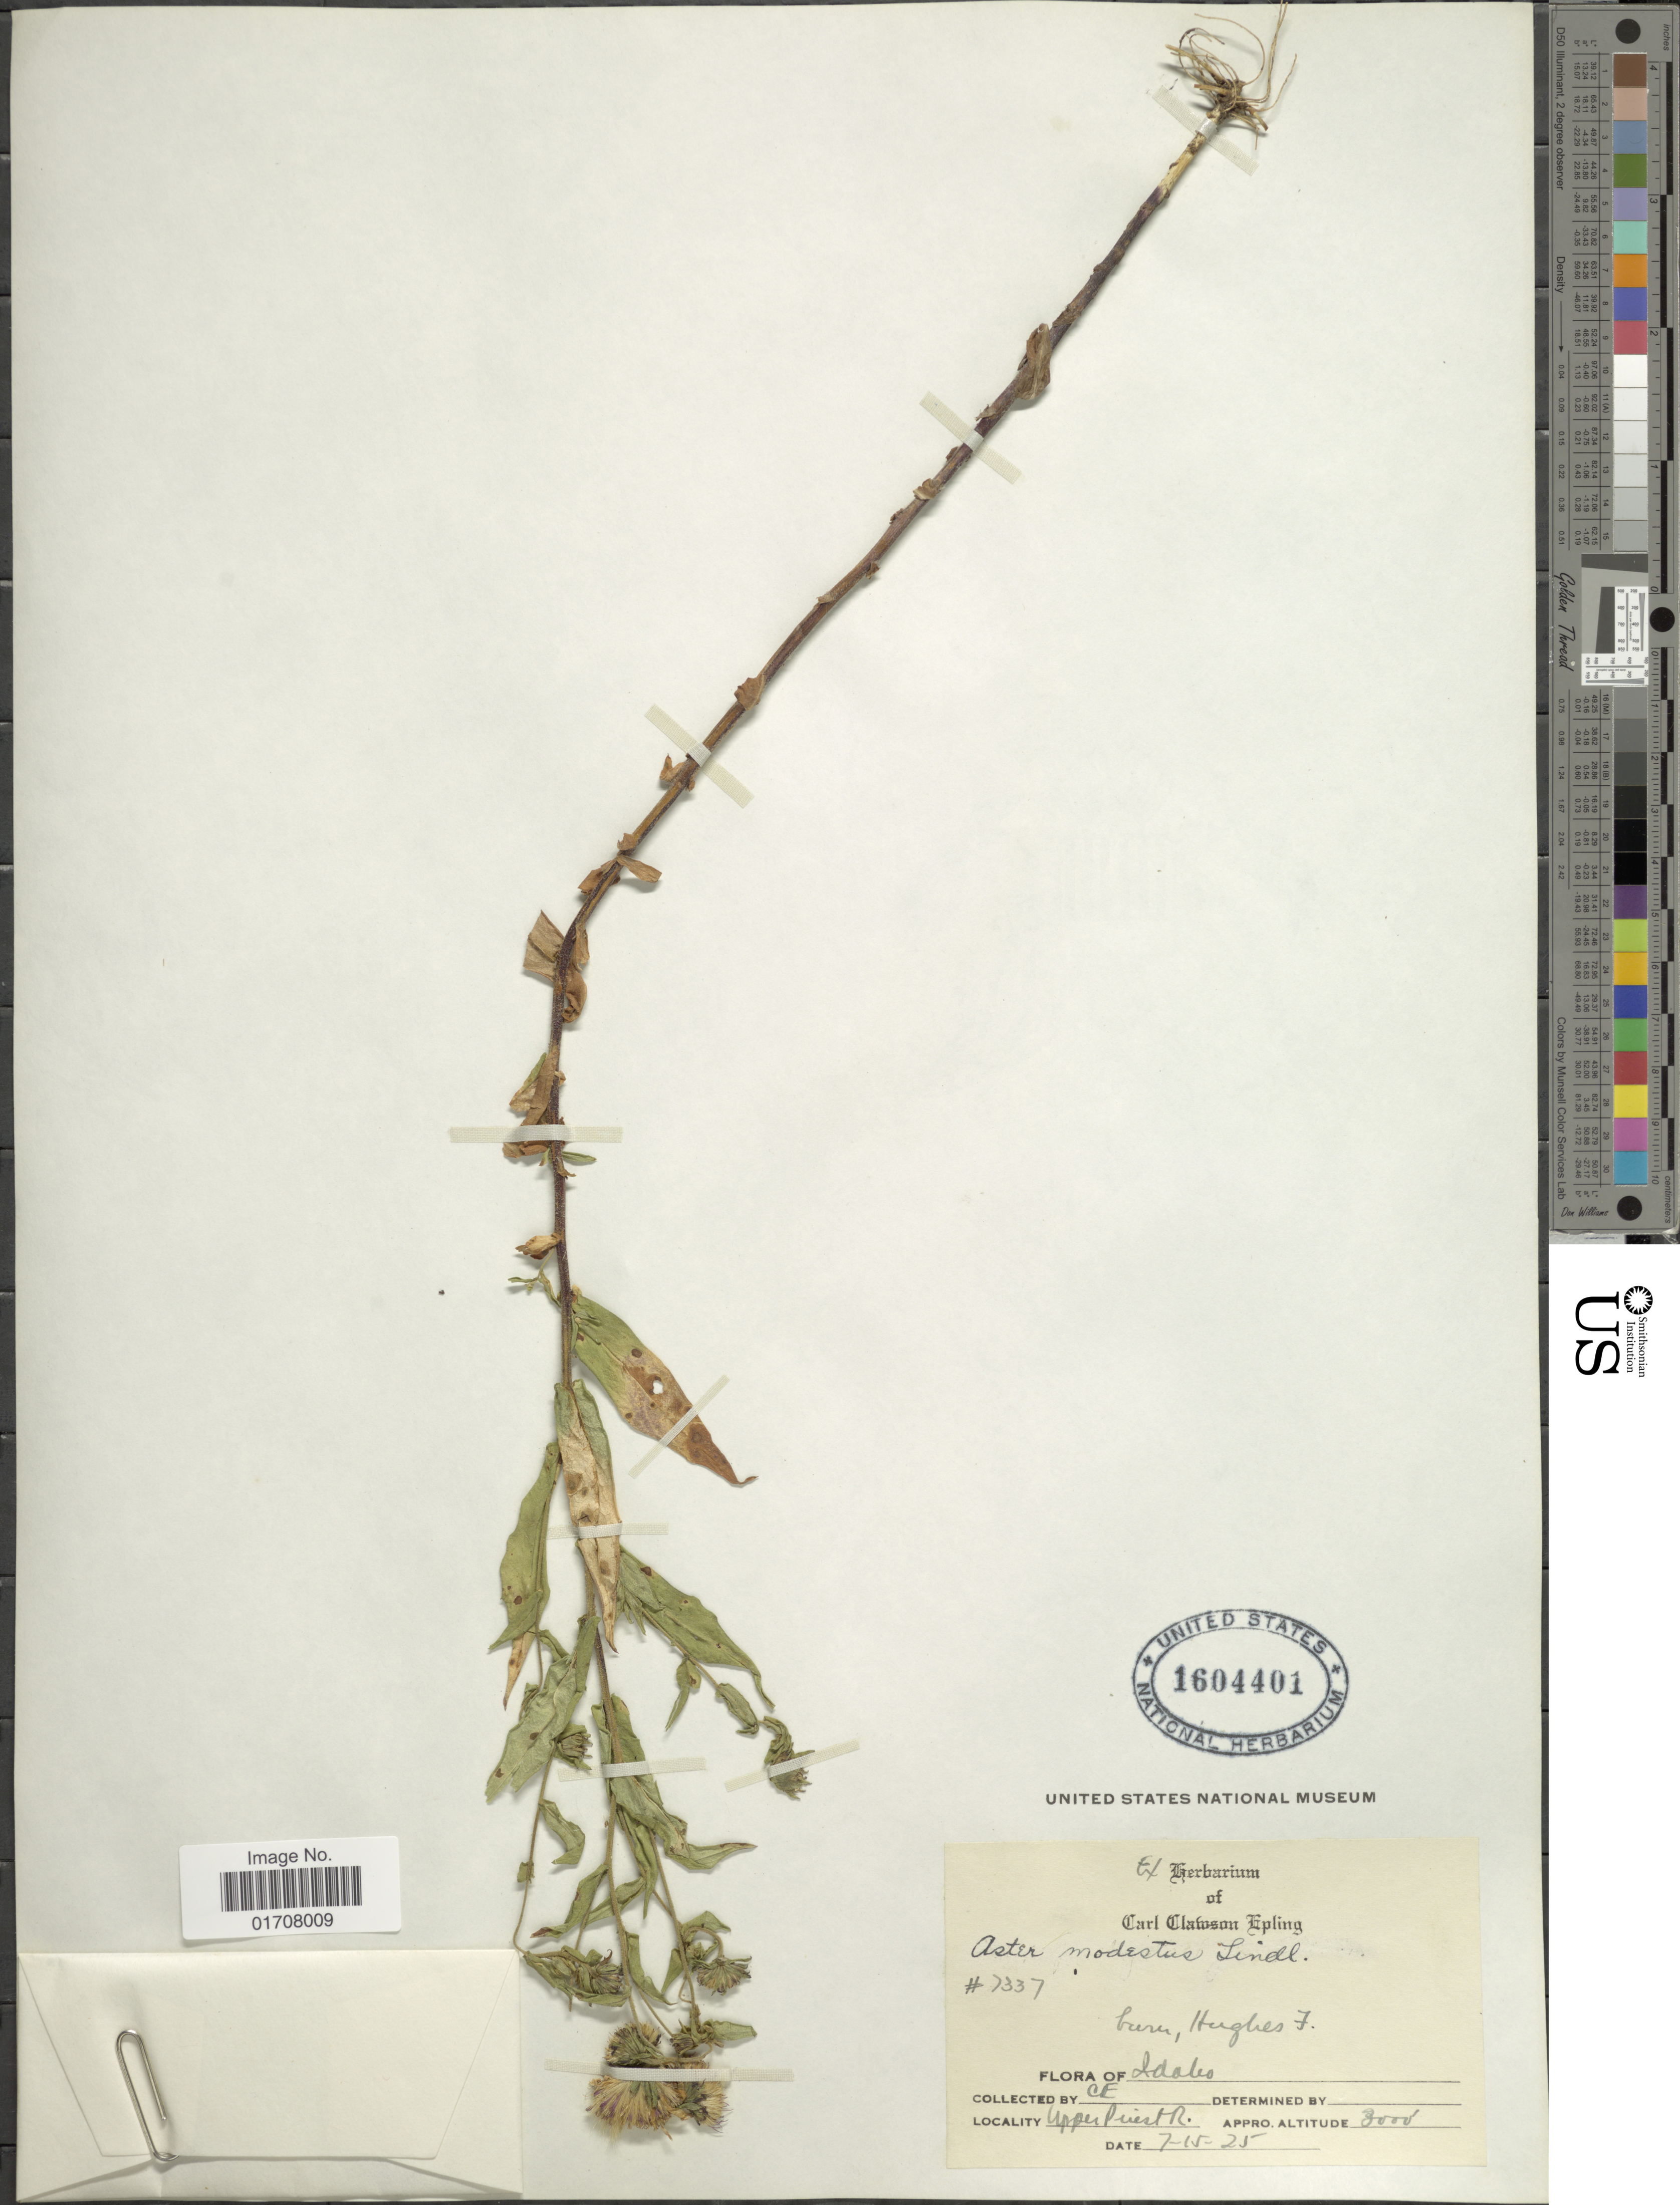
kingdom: Plantae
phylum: Tracheophyta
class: Magnoliopsida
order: Asterales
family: Asteraceae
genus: Canadanthus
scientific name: Canadanthus modestus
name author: (Lindl.) G.L. Nesom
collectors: C. C. Epling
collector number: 7337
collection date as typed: Transcribed d/m/y: 15/7/25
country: United States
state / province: Idaho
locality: Upper Priest R.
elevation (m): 914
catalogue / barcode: US 1604401